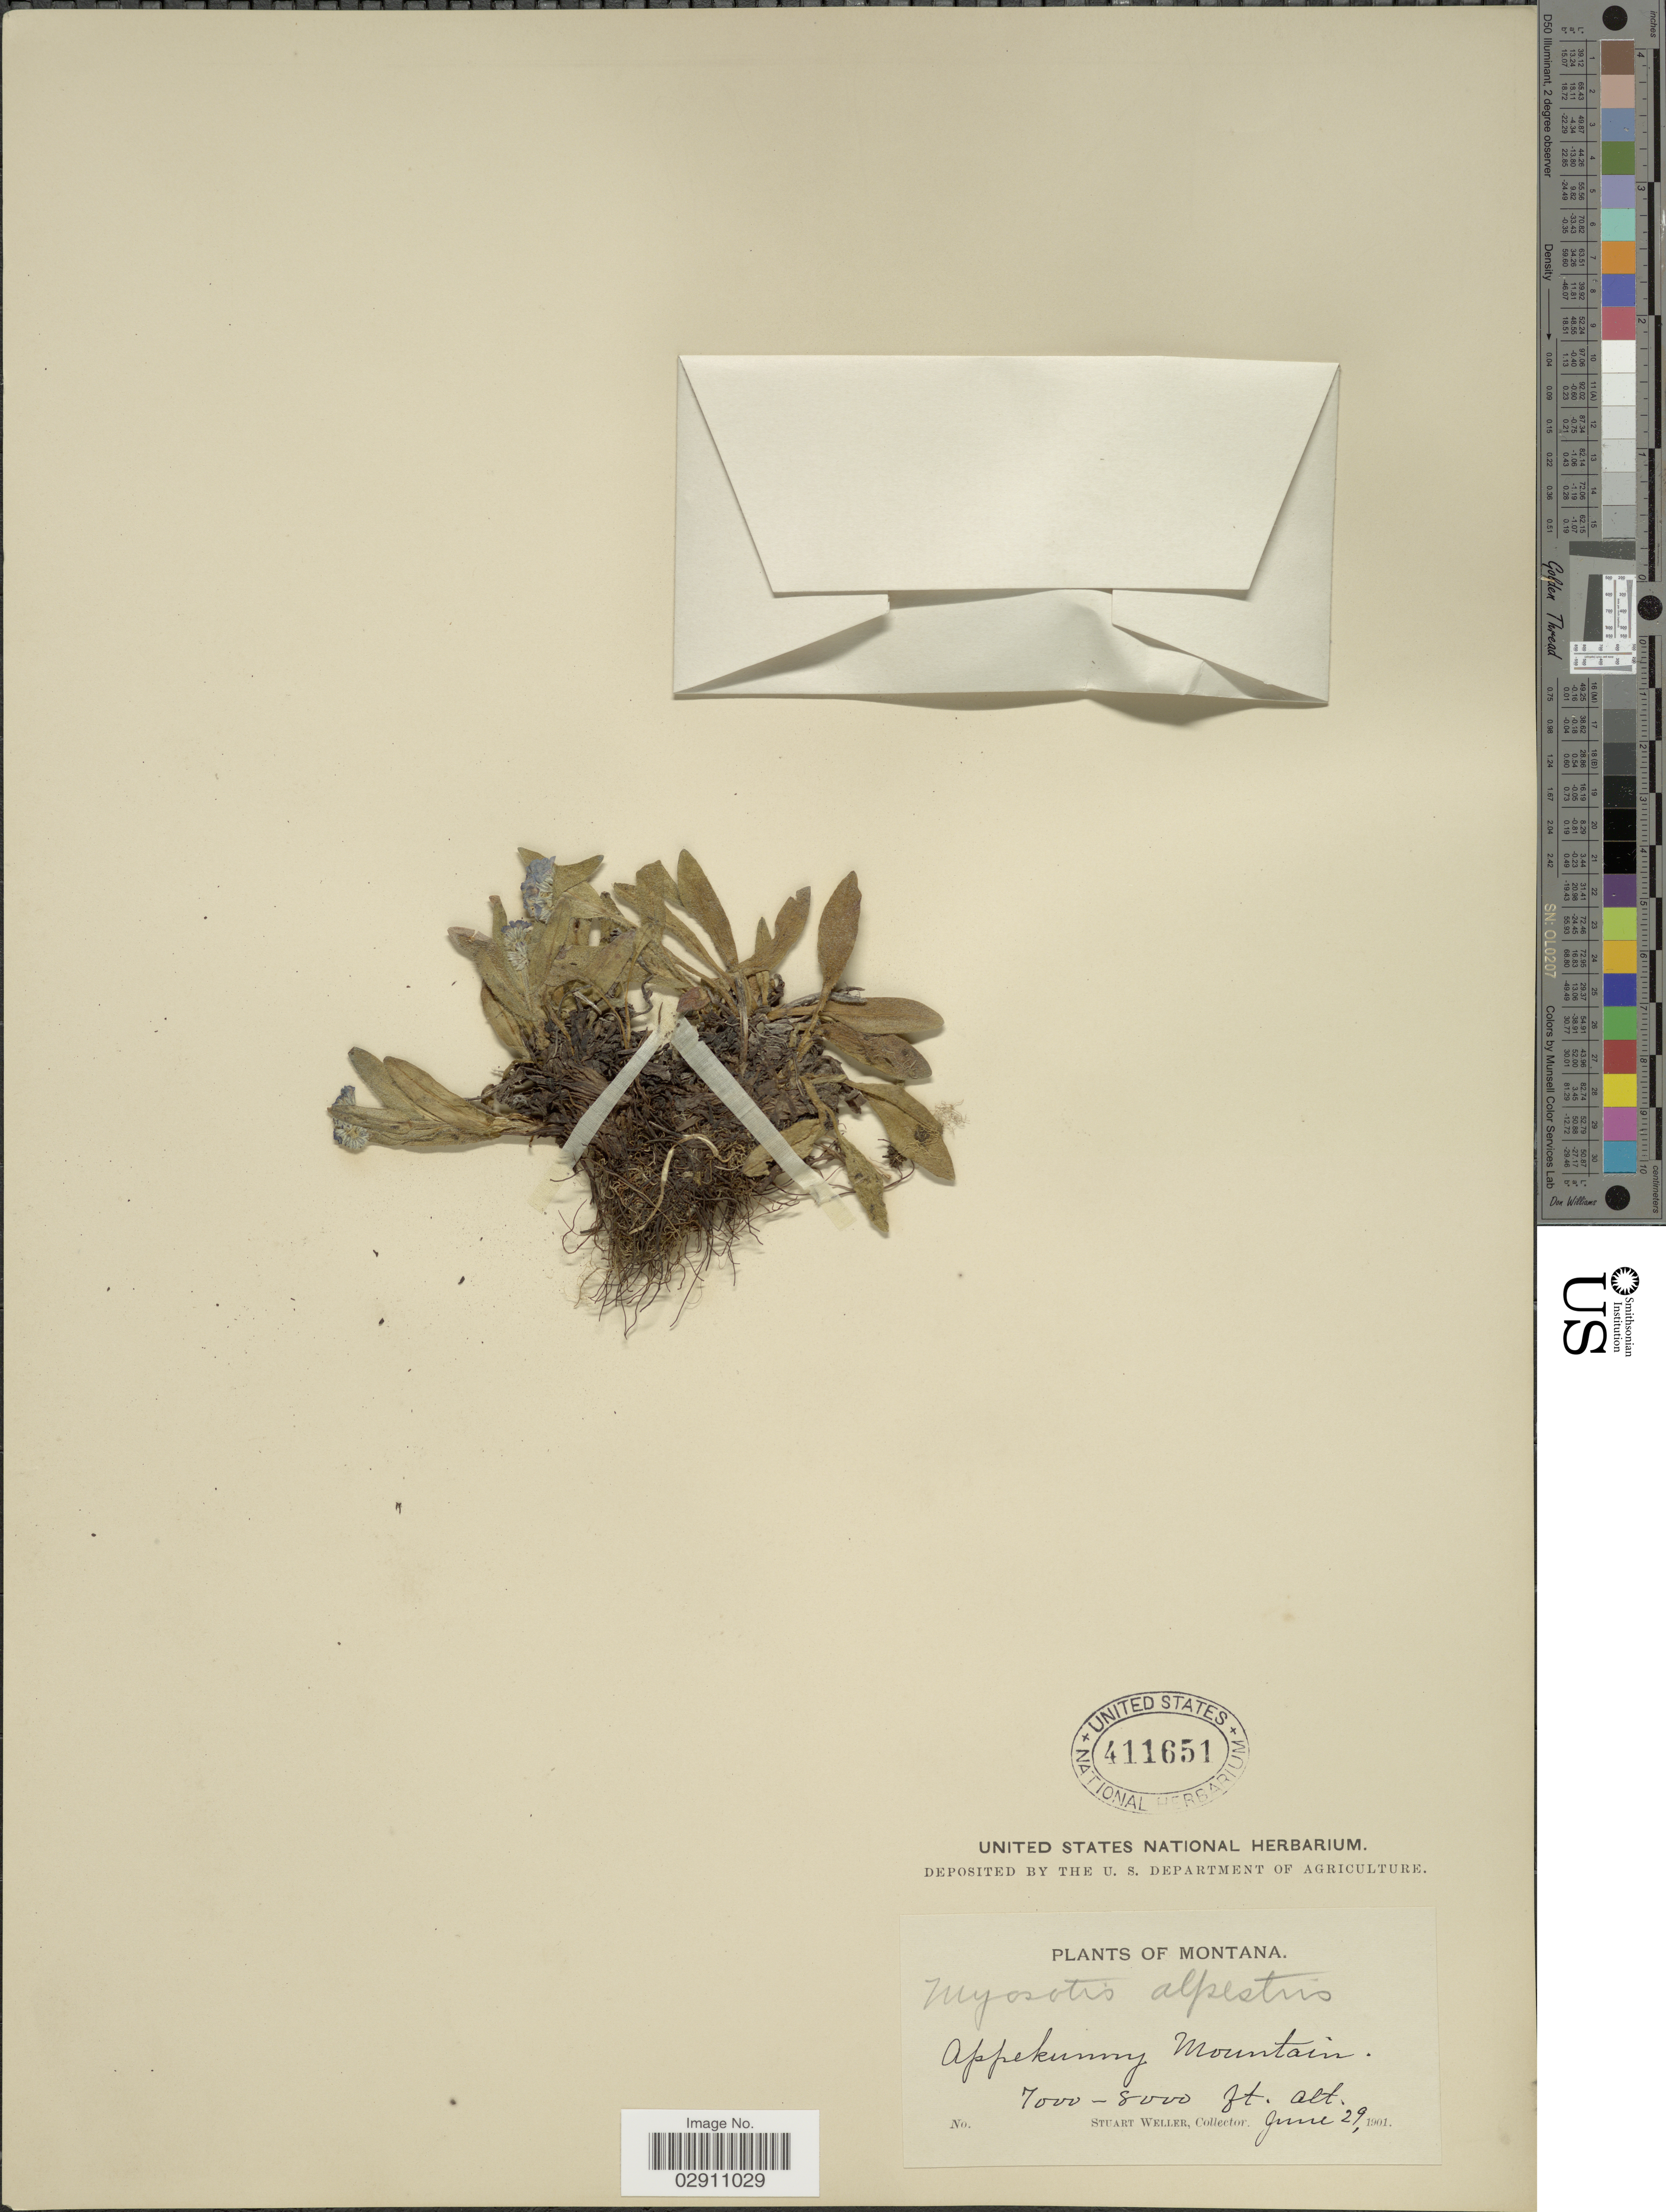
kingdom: Plantae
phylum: Tracheophyta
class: Magnoliopsida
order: Boraginales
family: Boraginaceae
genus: Myosotis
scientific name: Myosotis alpestris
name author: F.W. Schmidt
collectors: S. Weller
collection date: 1901-06-29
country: United States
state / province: Montana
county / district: Glacier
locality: Appekunny Mountain.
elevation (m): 2134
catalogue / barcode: US 411651